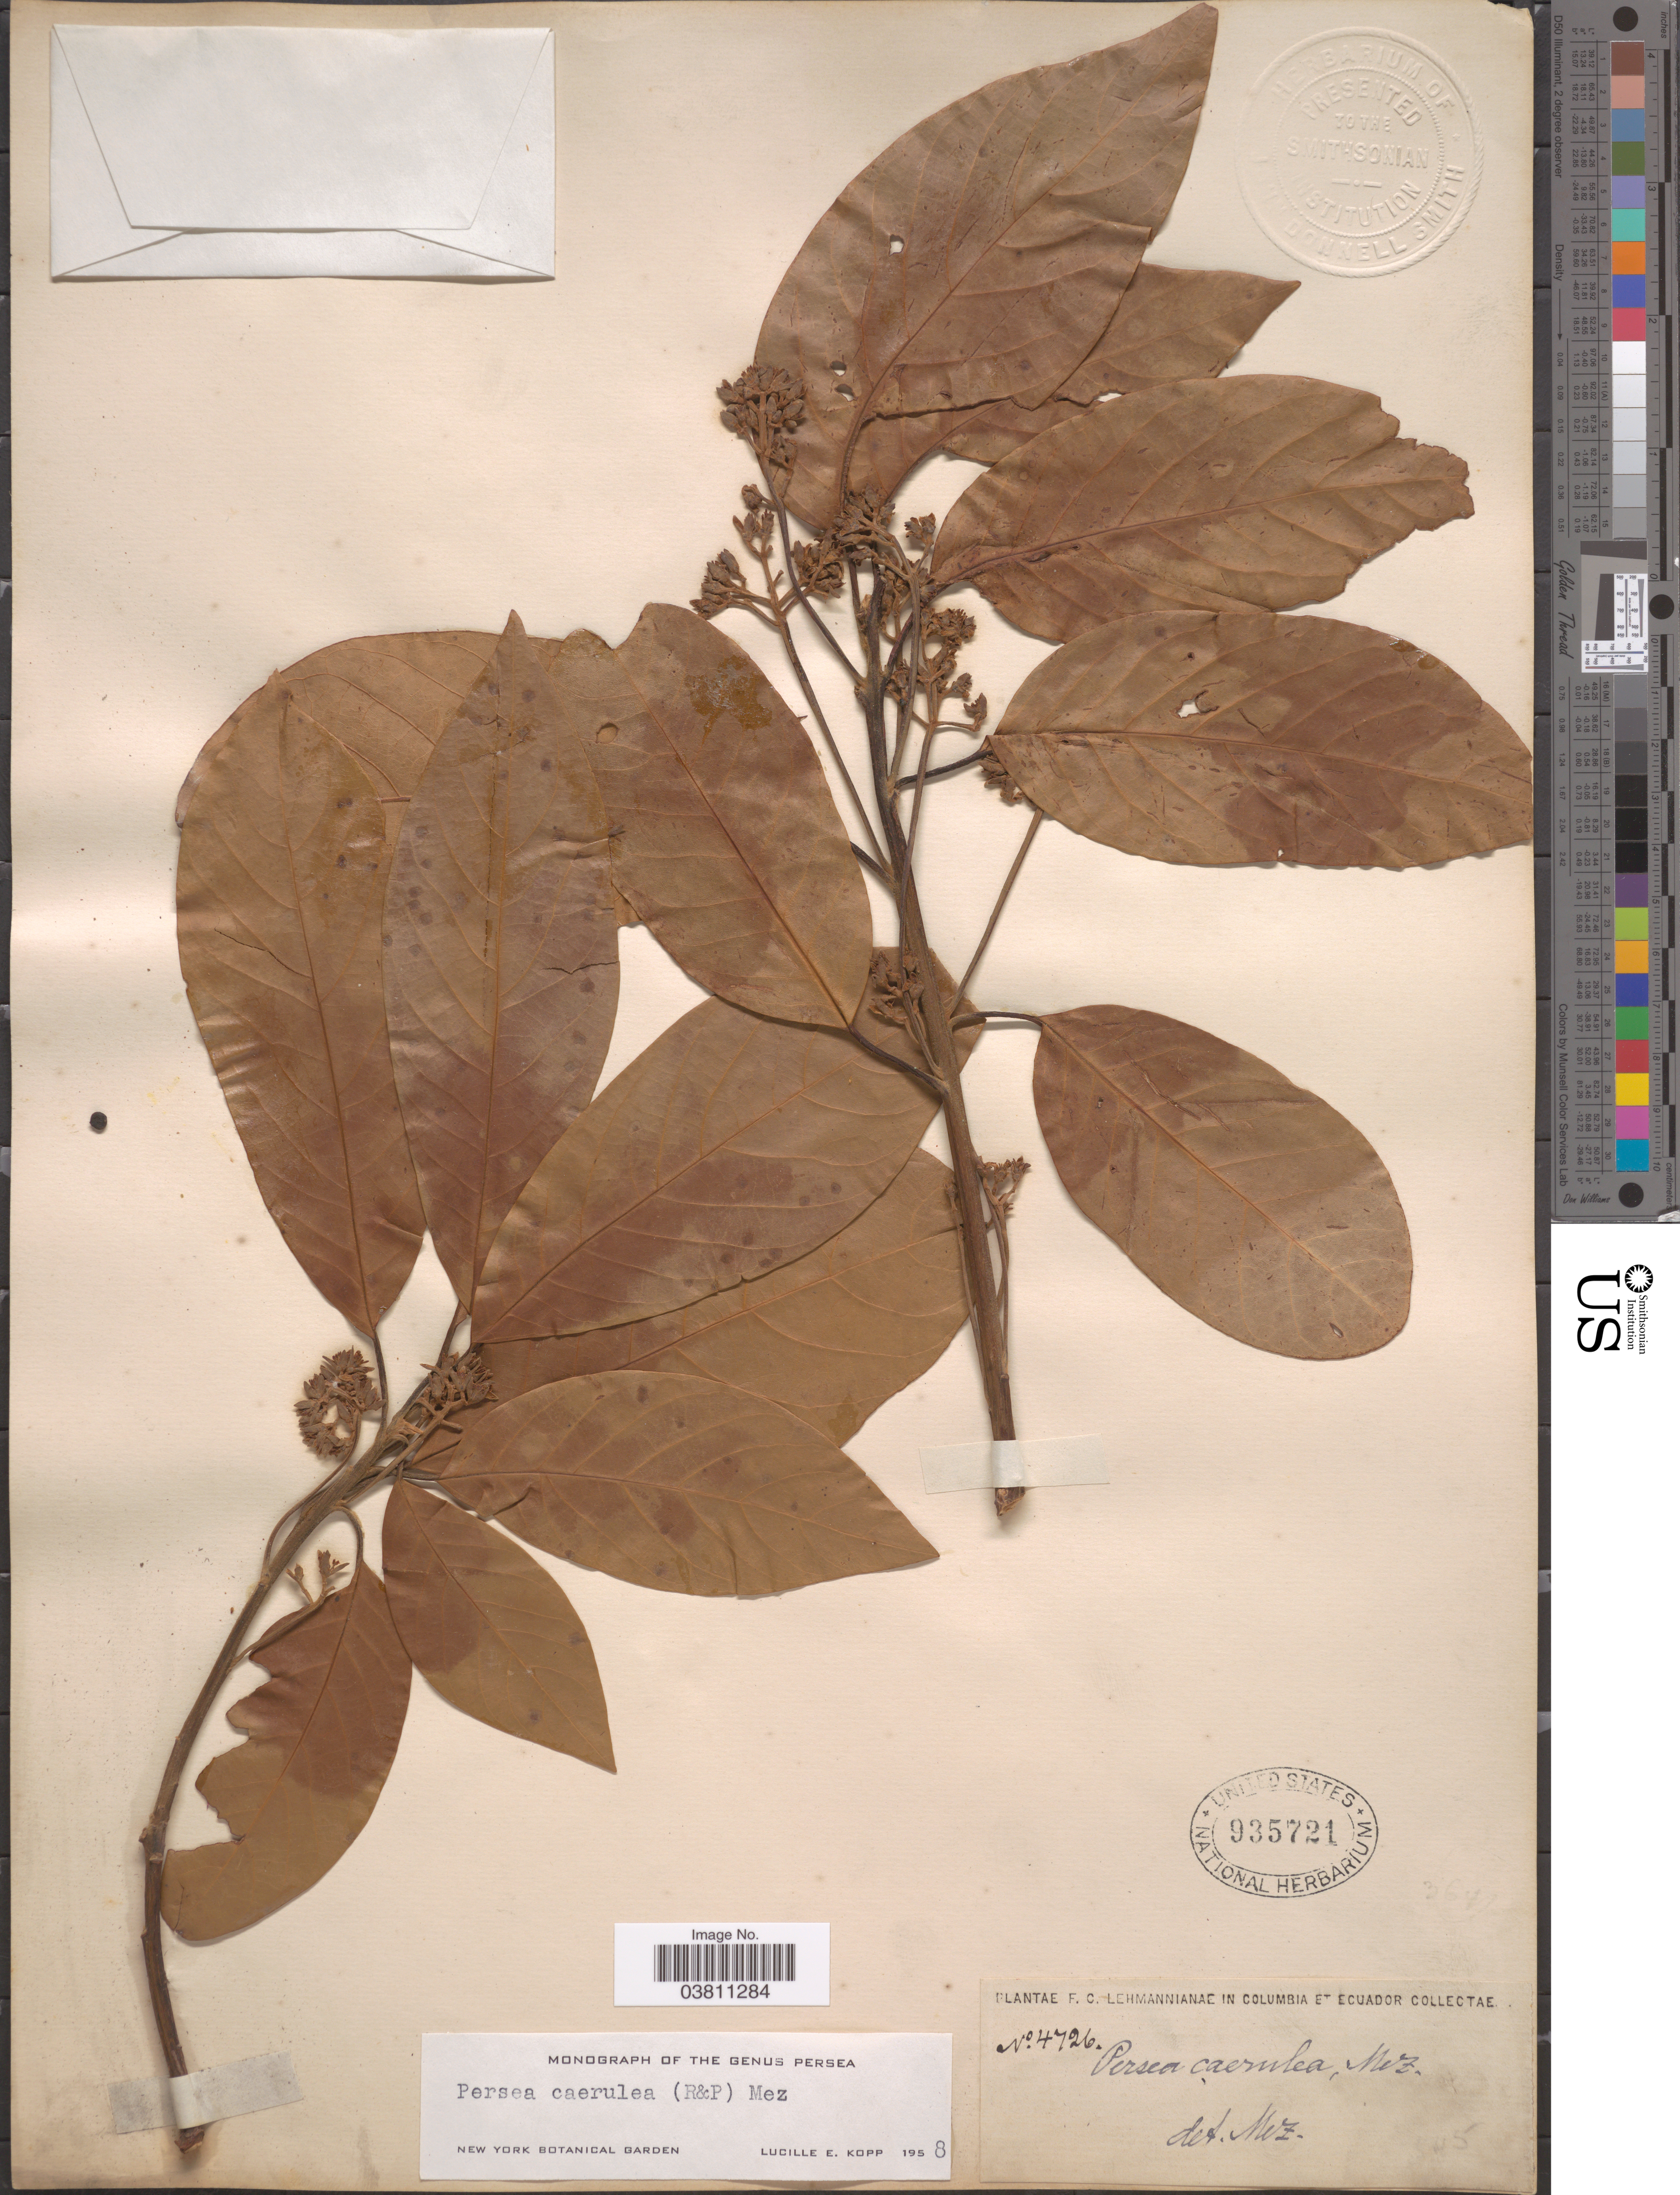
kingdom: Plantae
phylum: Tracheophyta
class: Magnoliopsida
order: Laurales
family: Lauraceae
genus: Persea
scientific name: Persea caerulea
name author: (Ruiz & Pav.) Mez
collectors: F. C. Lehmann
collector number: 4726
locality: Columbia et Ecuador.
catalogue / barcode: US 935721